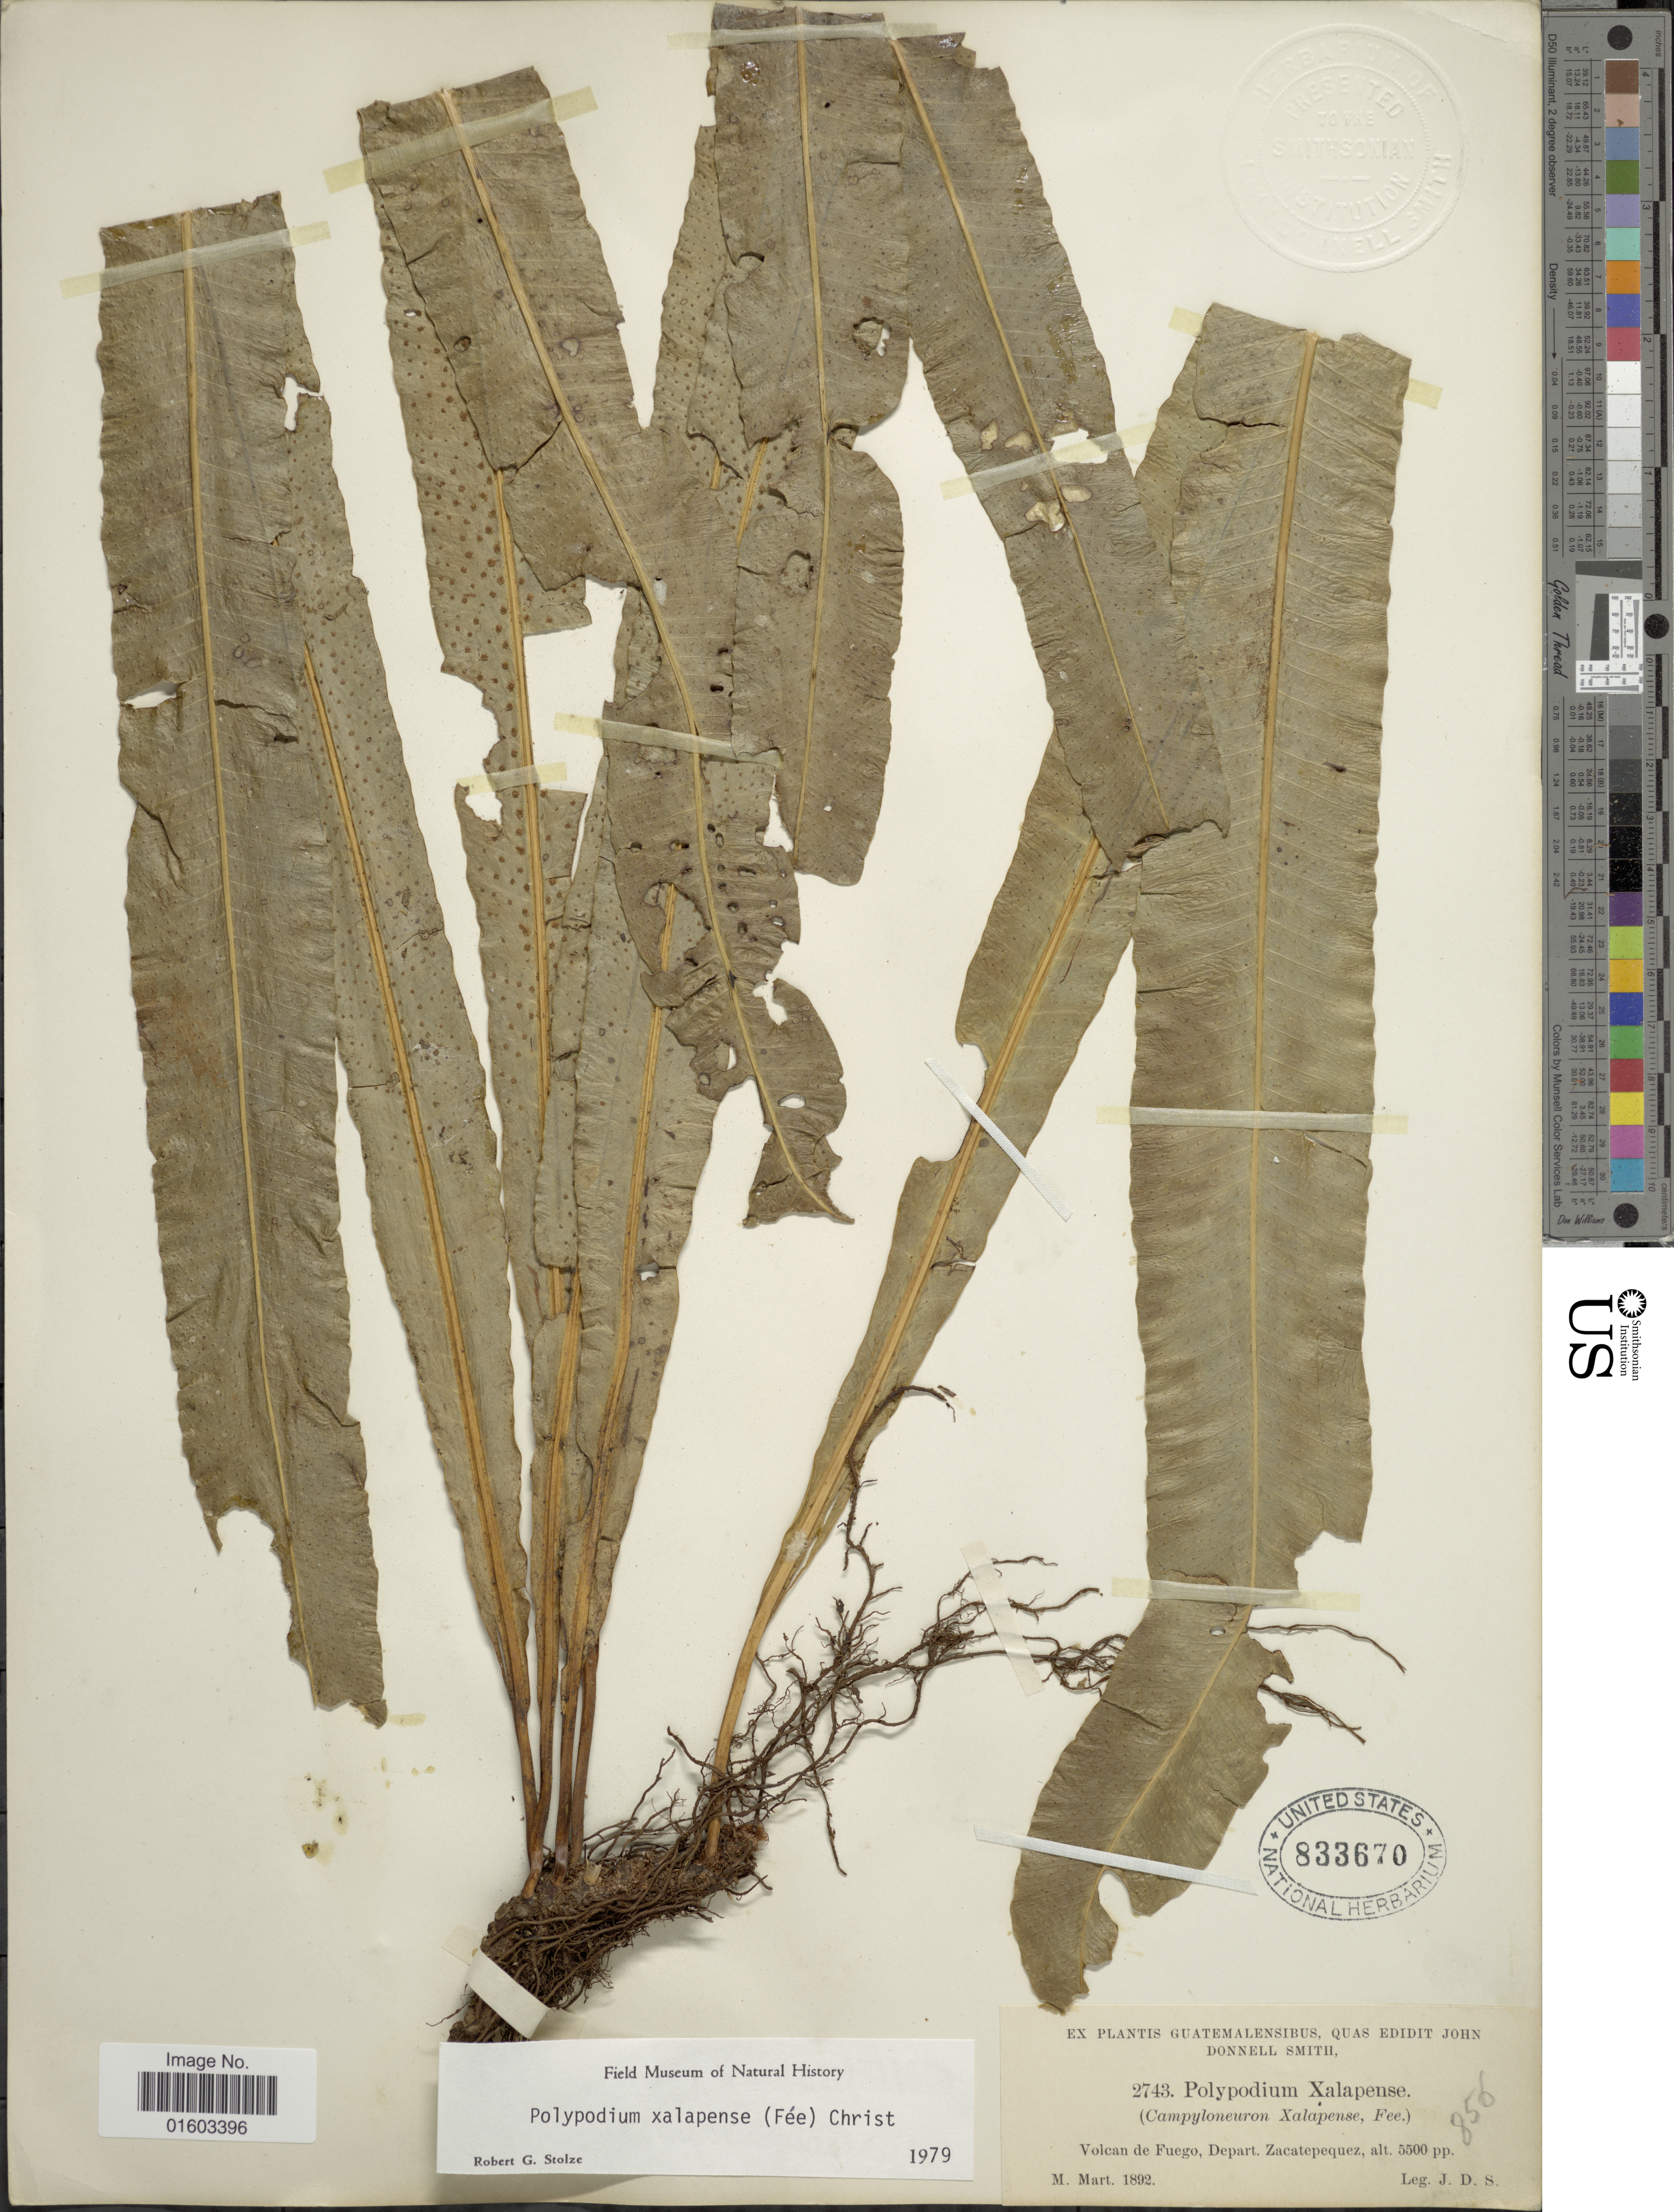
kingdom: Plantae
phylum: Tracheophyta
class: Polypodiopsida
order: Polypodiales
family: Polypodiaceae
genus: Campyloneurum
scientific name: Campyloneurum xalapense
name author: Fée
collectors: J. Donnell Smith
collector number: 2743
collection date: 1892-03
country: Guatemala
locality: Volcan de Fuego, Depart. Zacatepequez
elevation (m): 1676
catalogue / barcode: US 833670